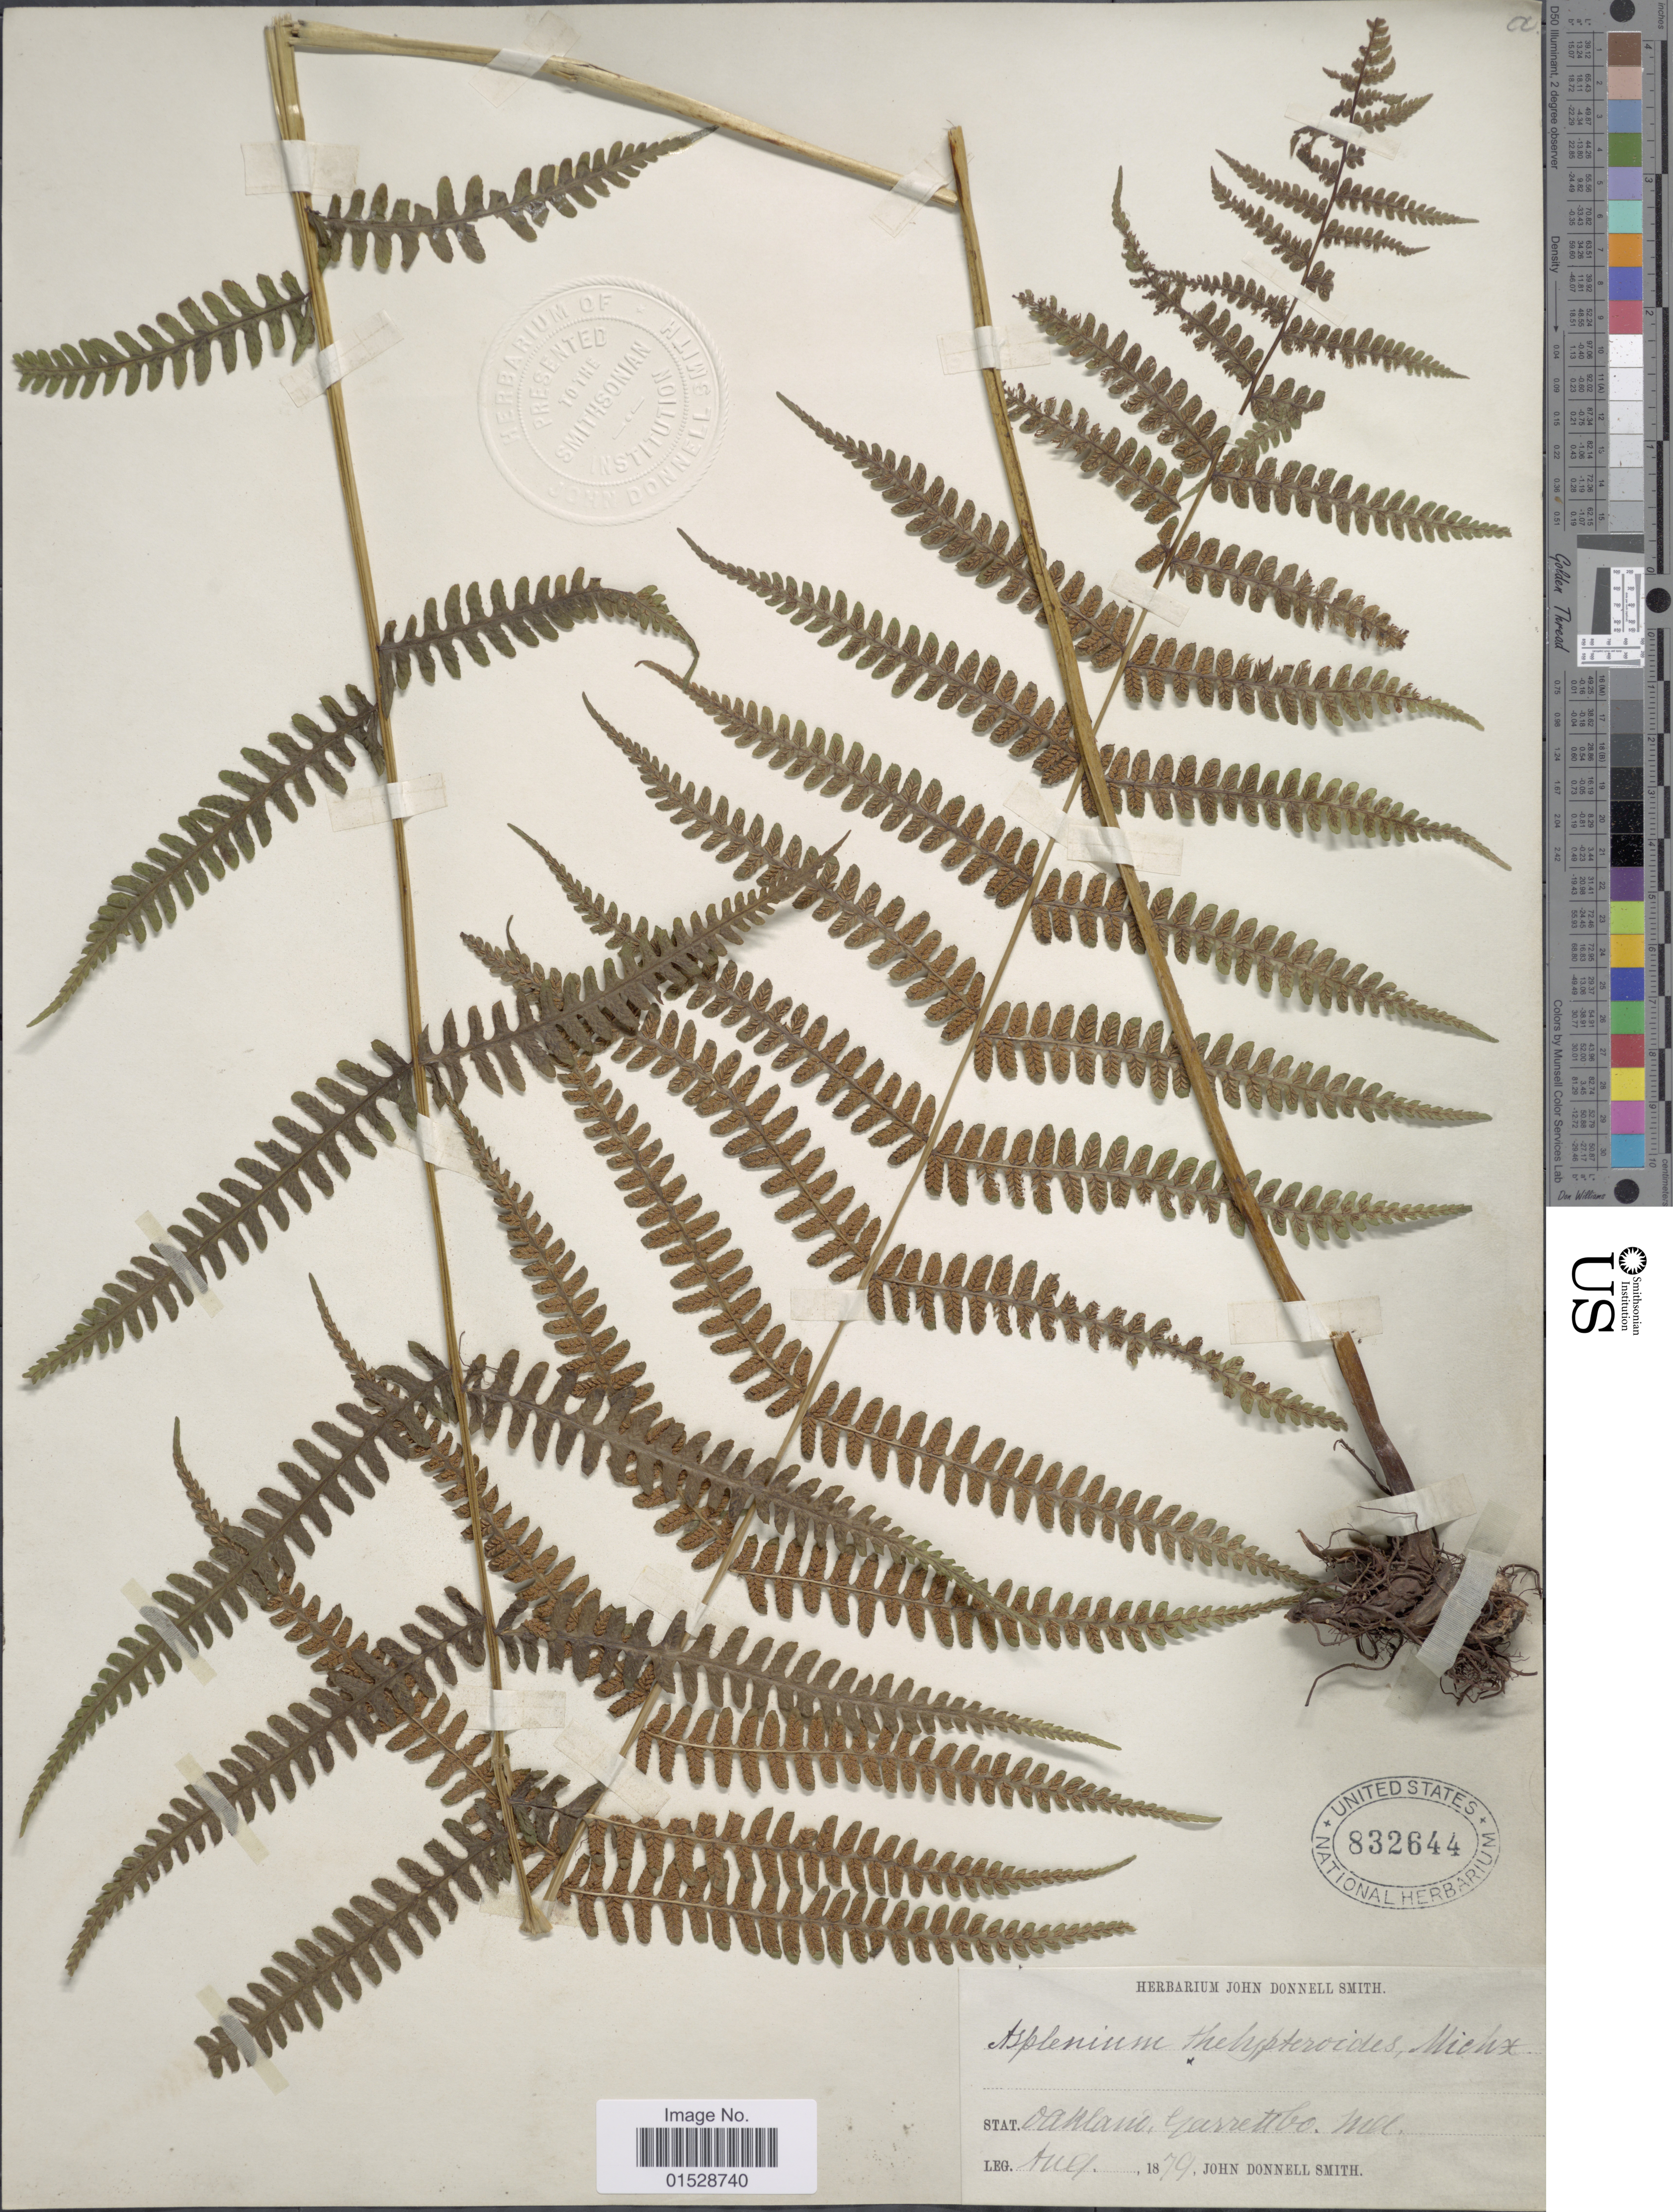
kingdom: Plantae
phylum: Tracheophyta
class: Polypodiopsida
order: Polypodiales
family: Athyriaceae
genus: Deparia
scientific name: Deparia acrostichoides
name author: (Sw.) M. Kato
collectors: J. Donnell Smith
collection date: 1879-08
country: United States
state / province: Maryland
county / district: Garrett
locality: Stat. Oakland, Garrett Co, Md.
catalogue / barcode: US 832644